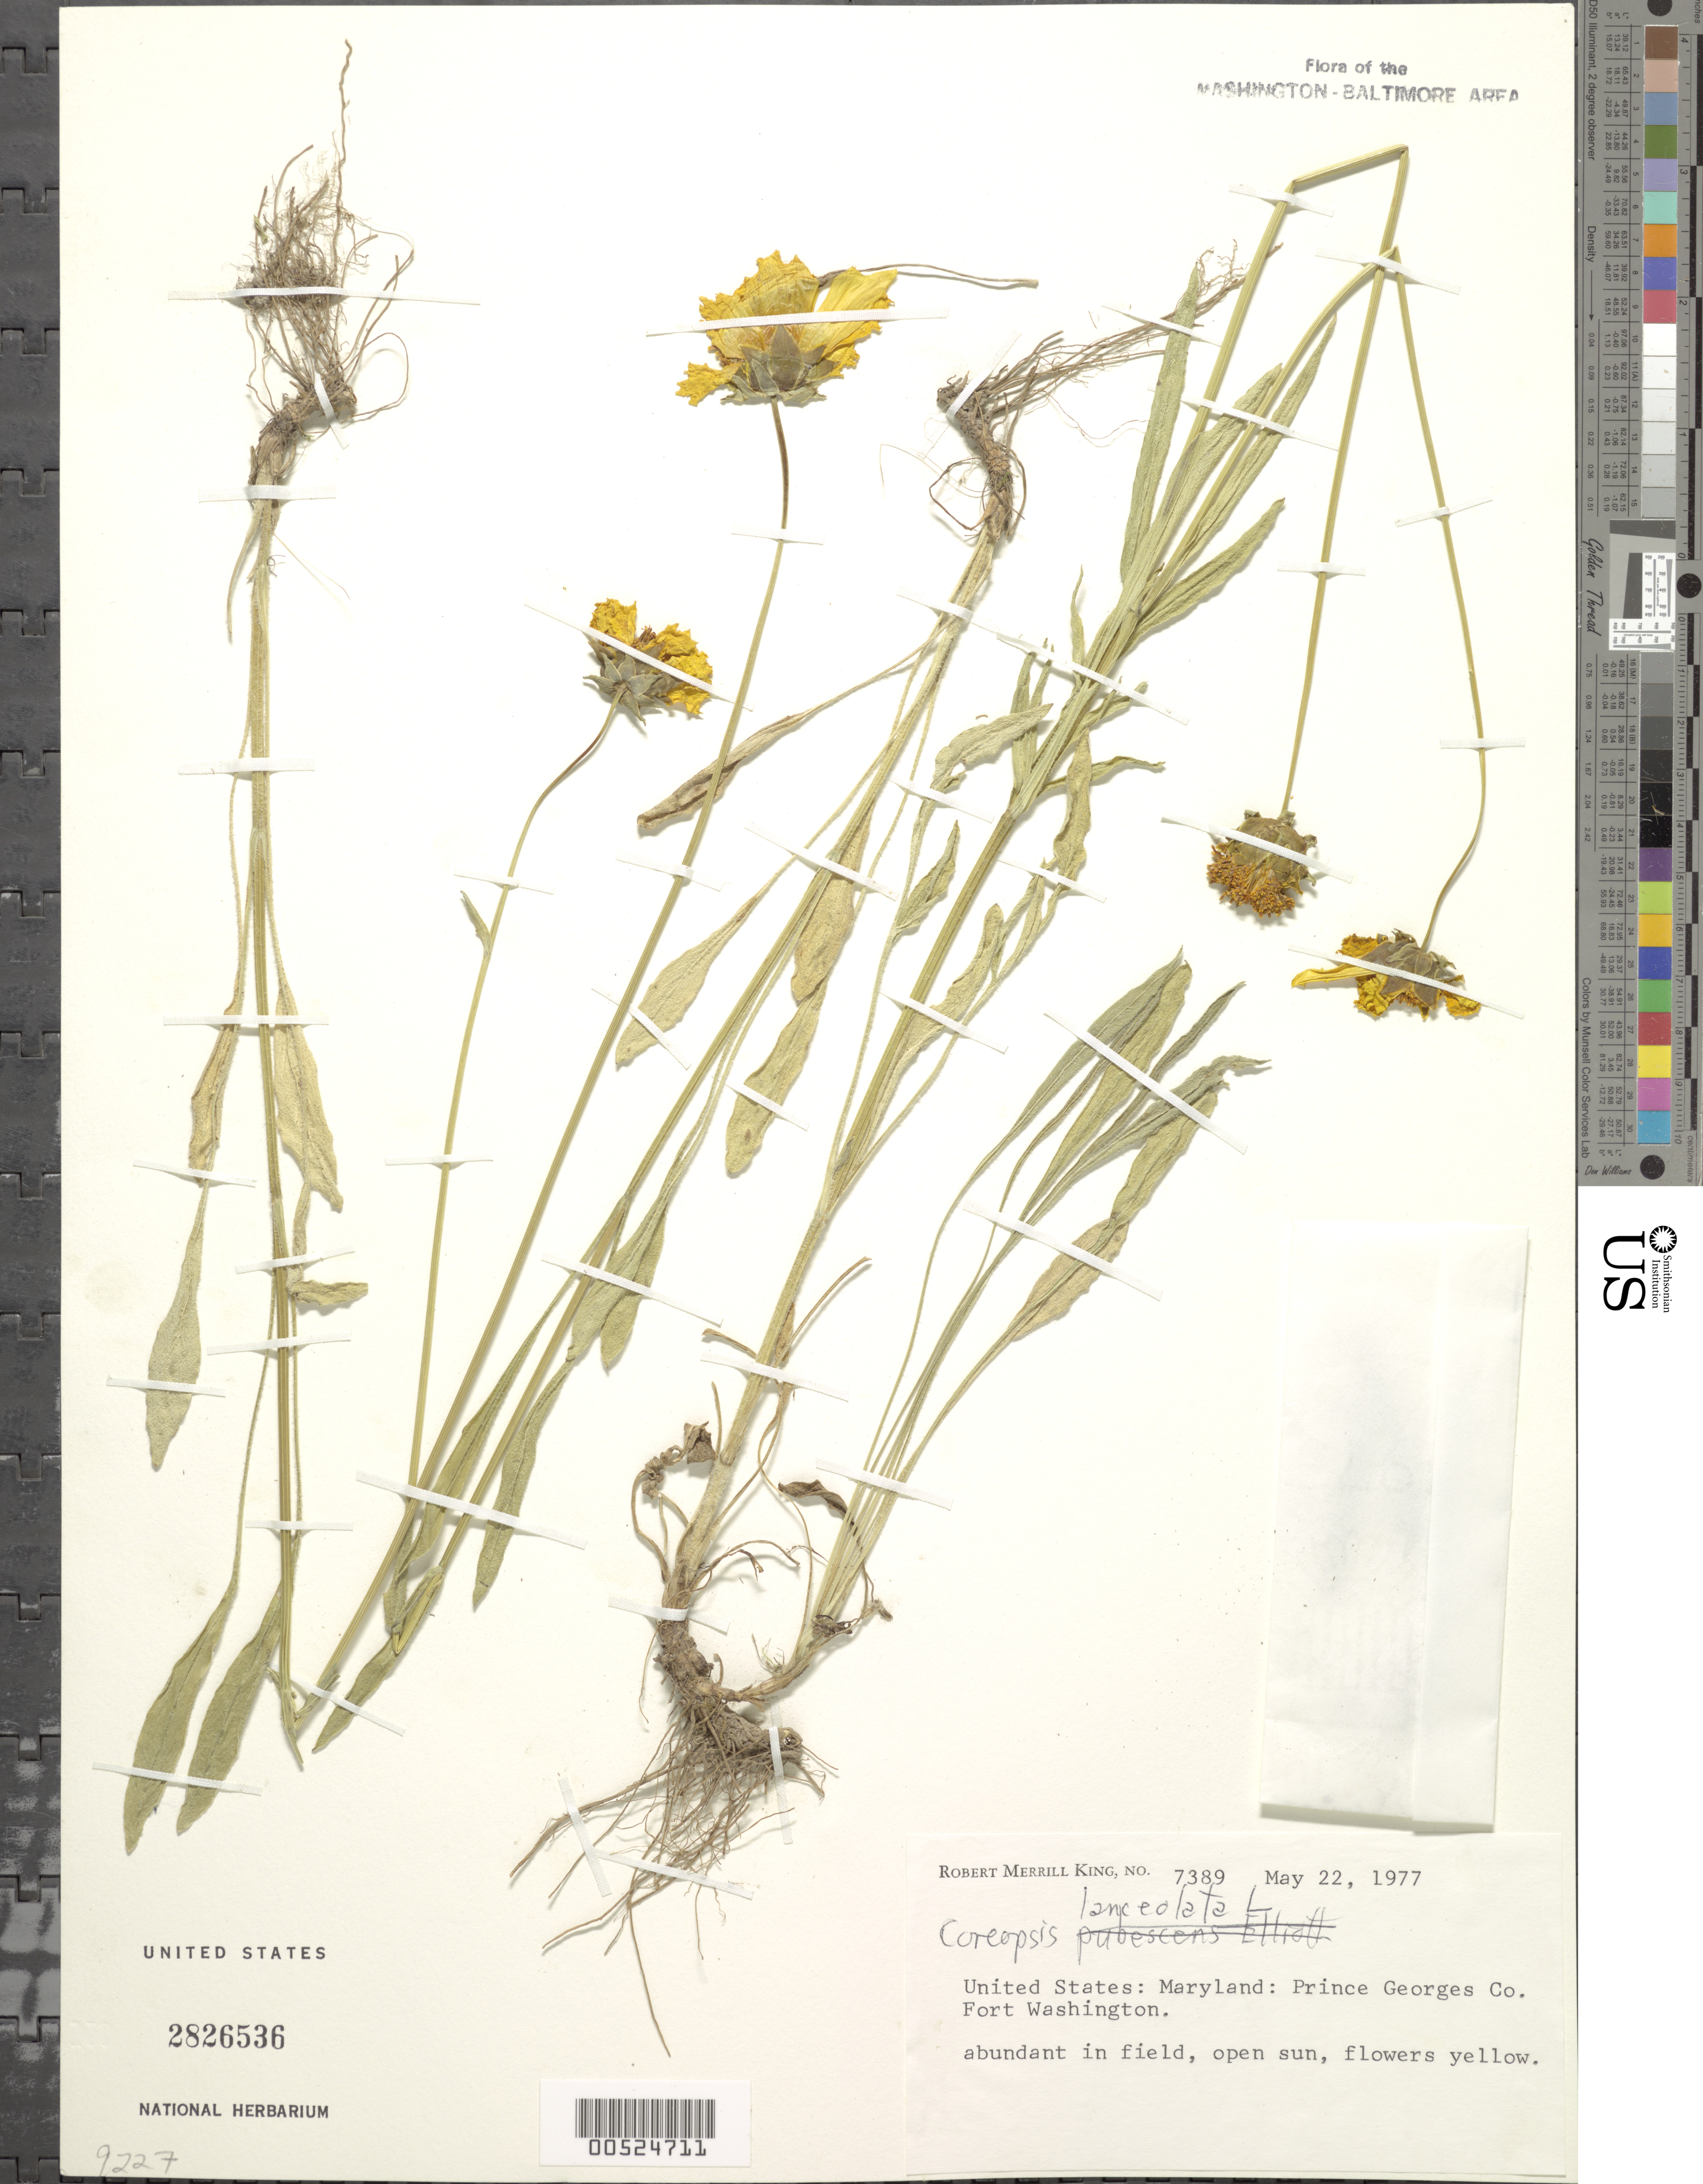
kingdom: Plantae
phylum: Tracheophyta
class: Magnoliopsida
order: Asterales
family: Asteraceae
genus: Coreopsis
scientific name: Coreopsis lanceolata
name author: L.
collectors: R. M. King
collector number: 7389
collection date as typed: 22 May 1977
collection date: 1977-05-22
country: United States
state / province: Maryland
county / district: Prince George's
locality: Fort Washington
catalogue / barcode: US 2826536